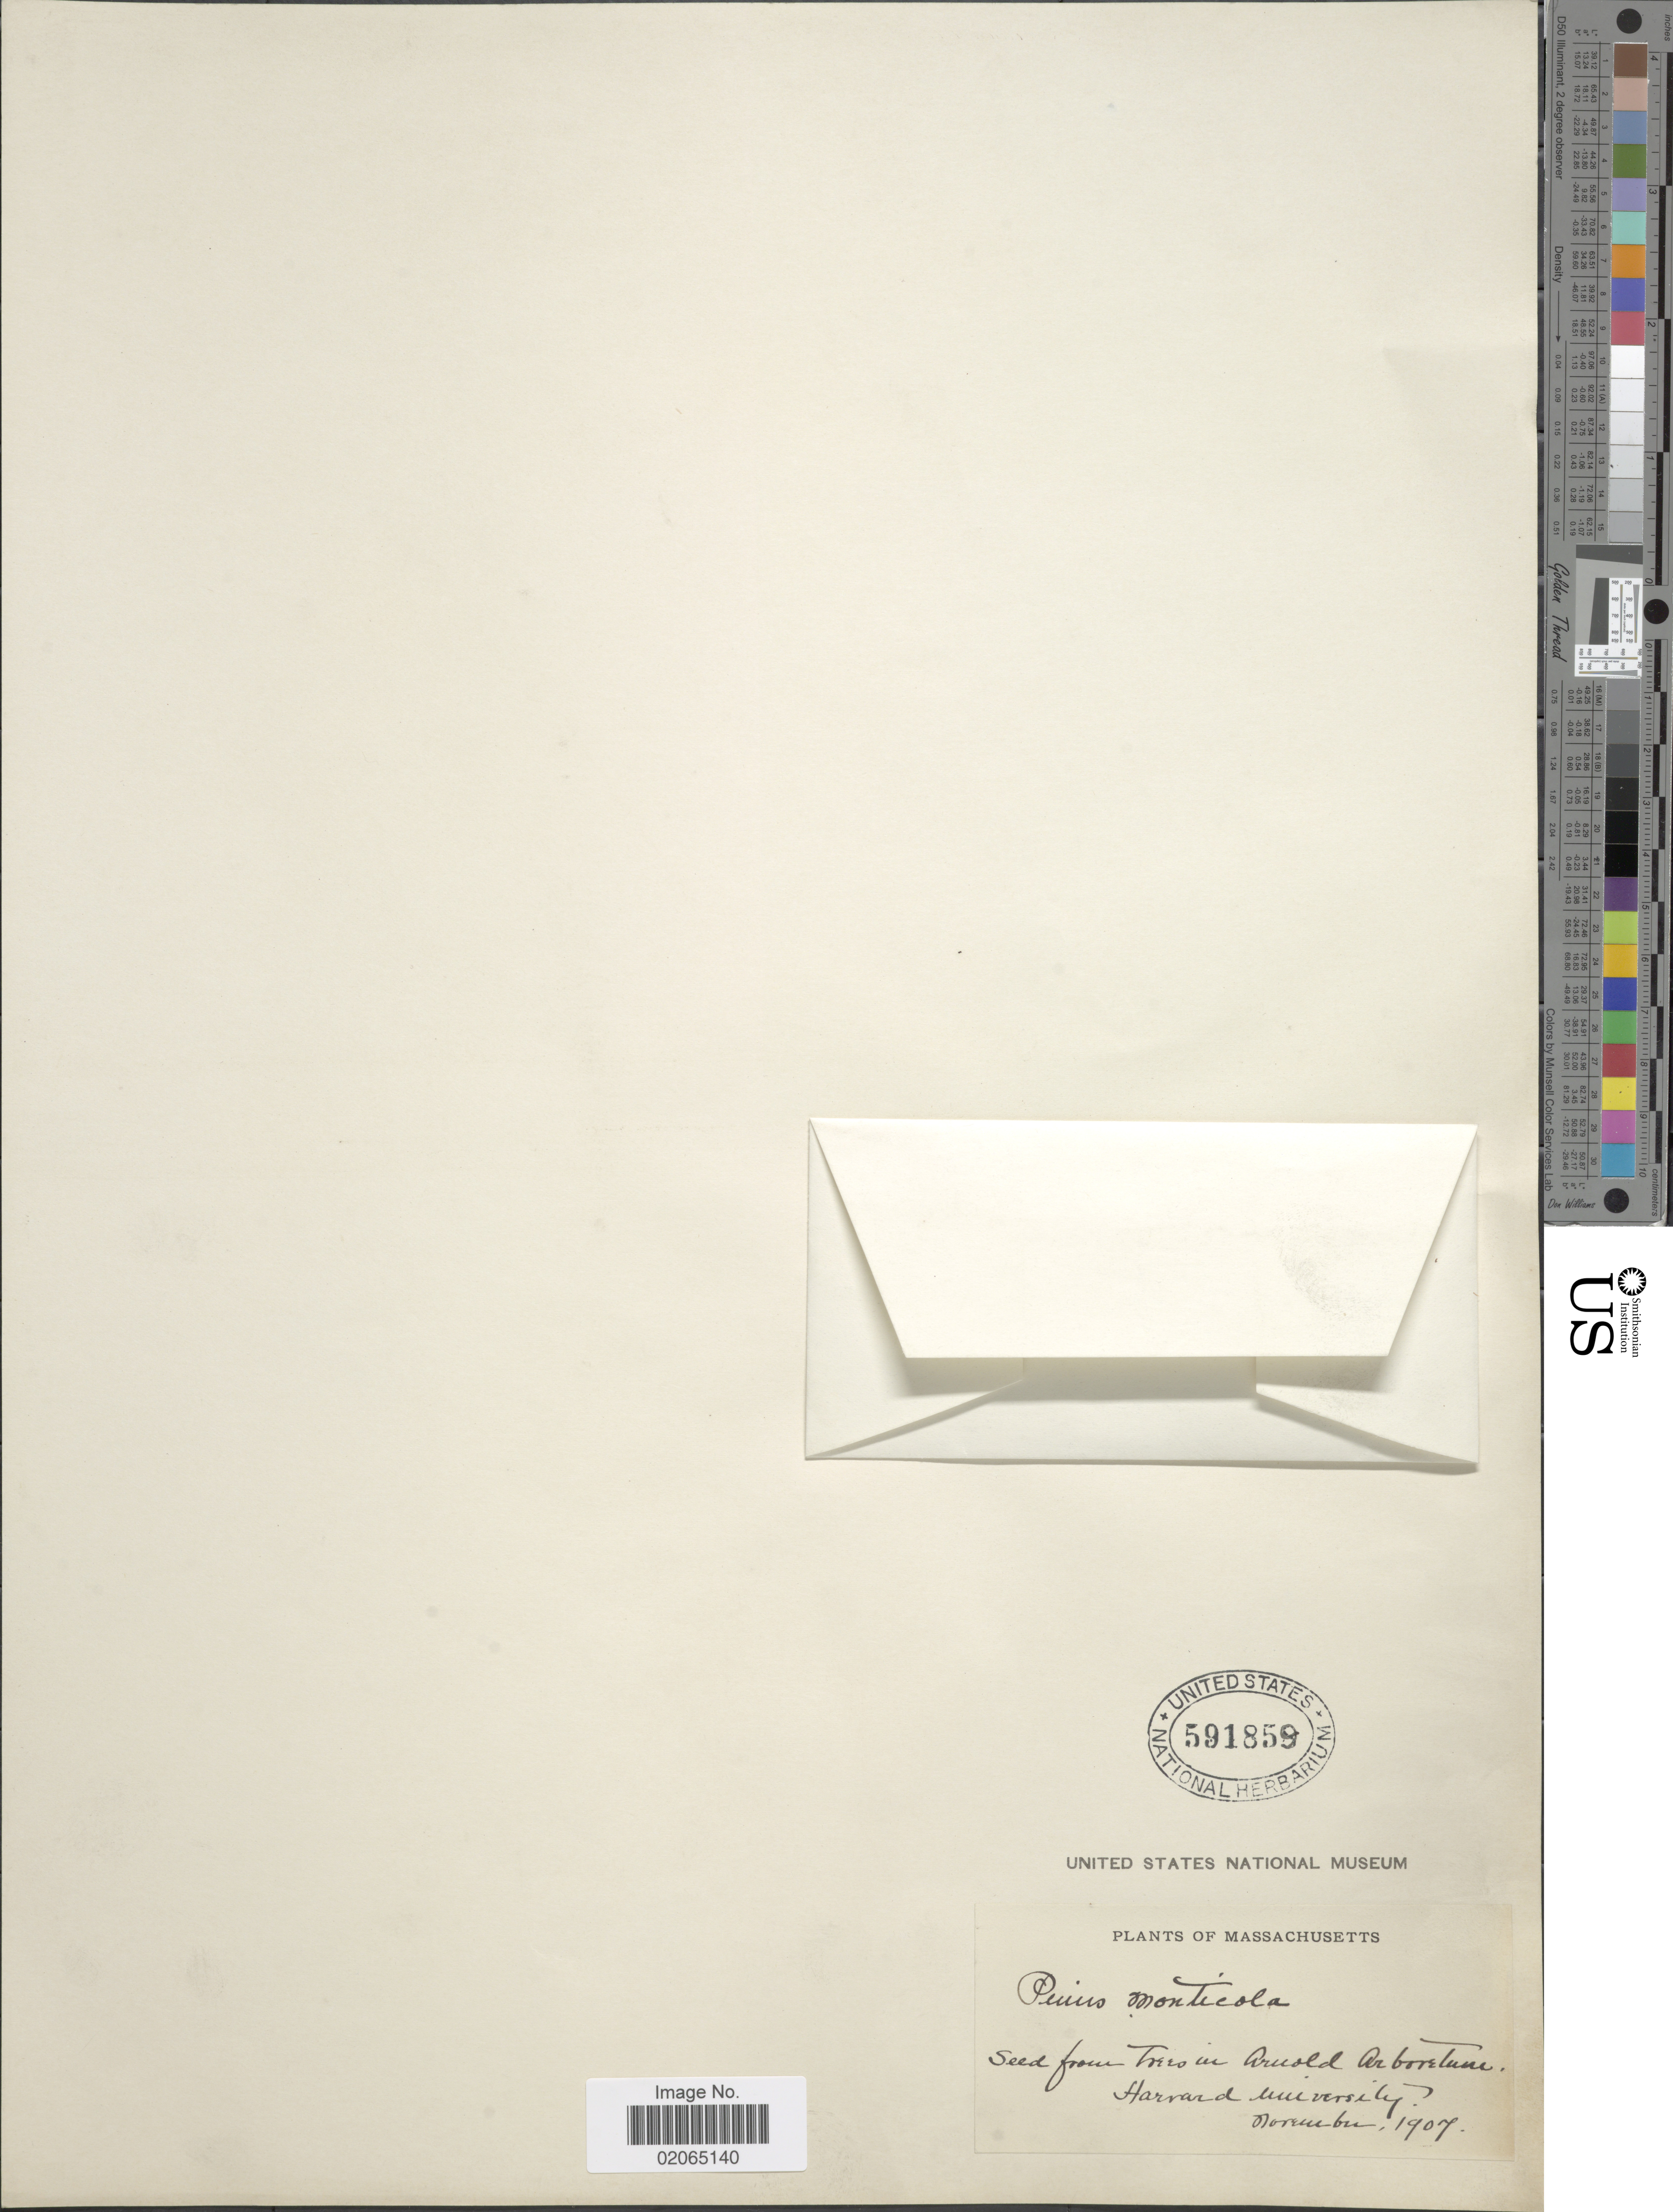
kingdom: Plantae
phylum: Tracheophyta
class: Pinopsida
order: Pinales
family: Pinaceae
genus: Pinus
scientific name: Pinus monticola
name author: Douglas ex D. Don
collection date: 1907-11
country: United States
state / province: Massachusetts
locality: Arnold Arboretum, Harvad University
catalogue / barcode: US 591859